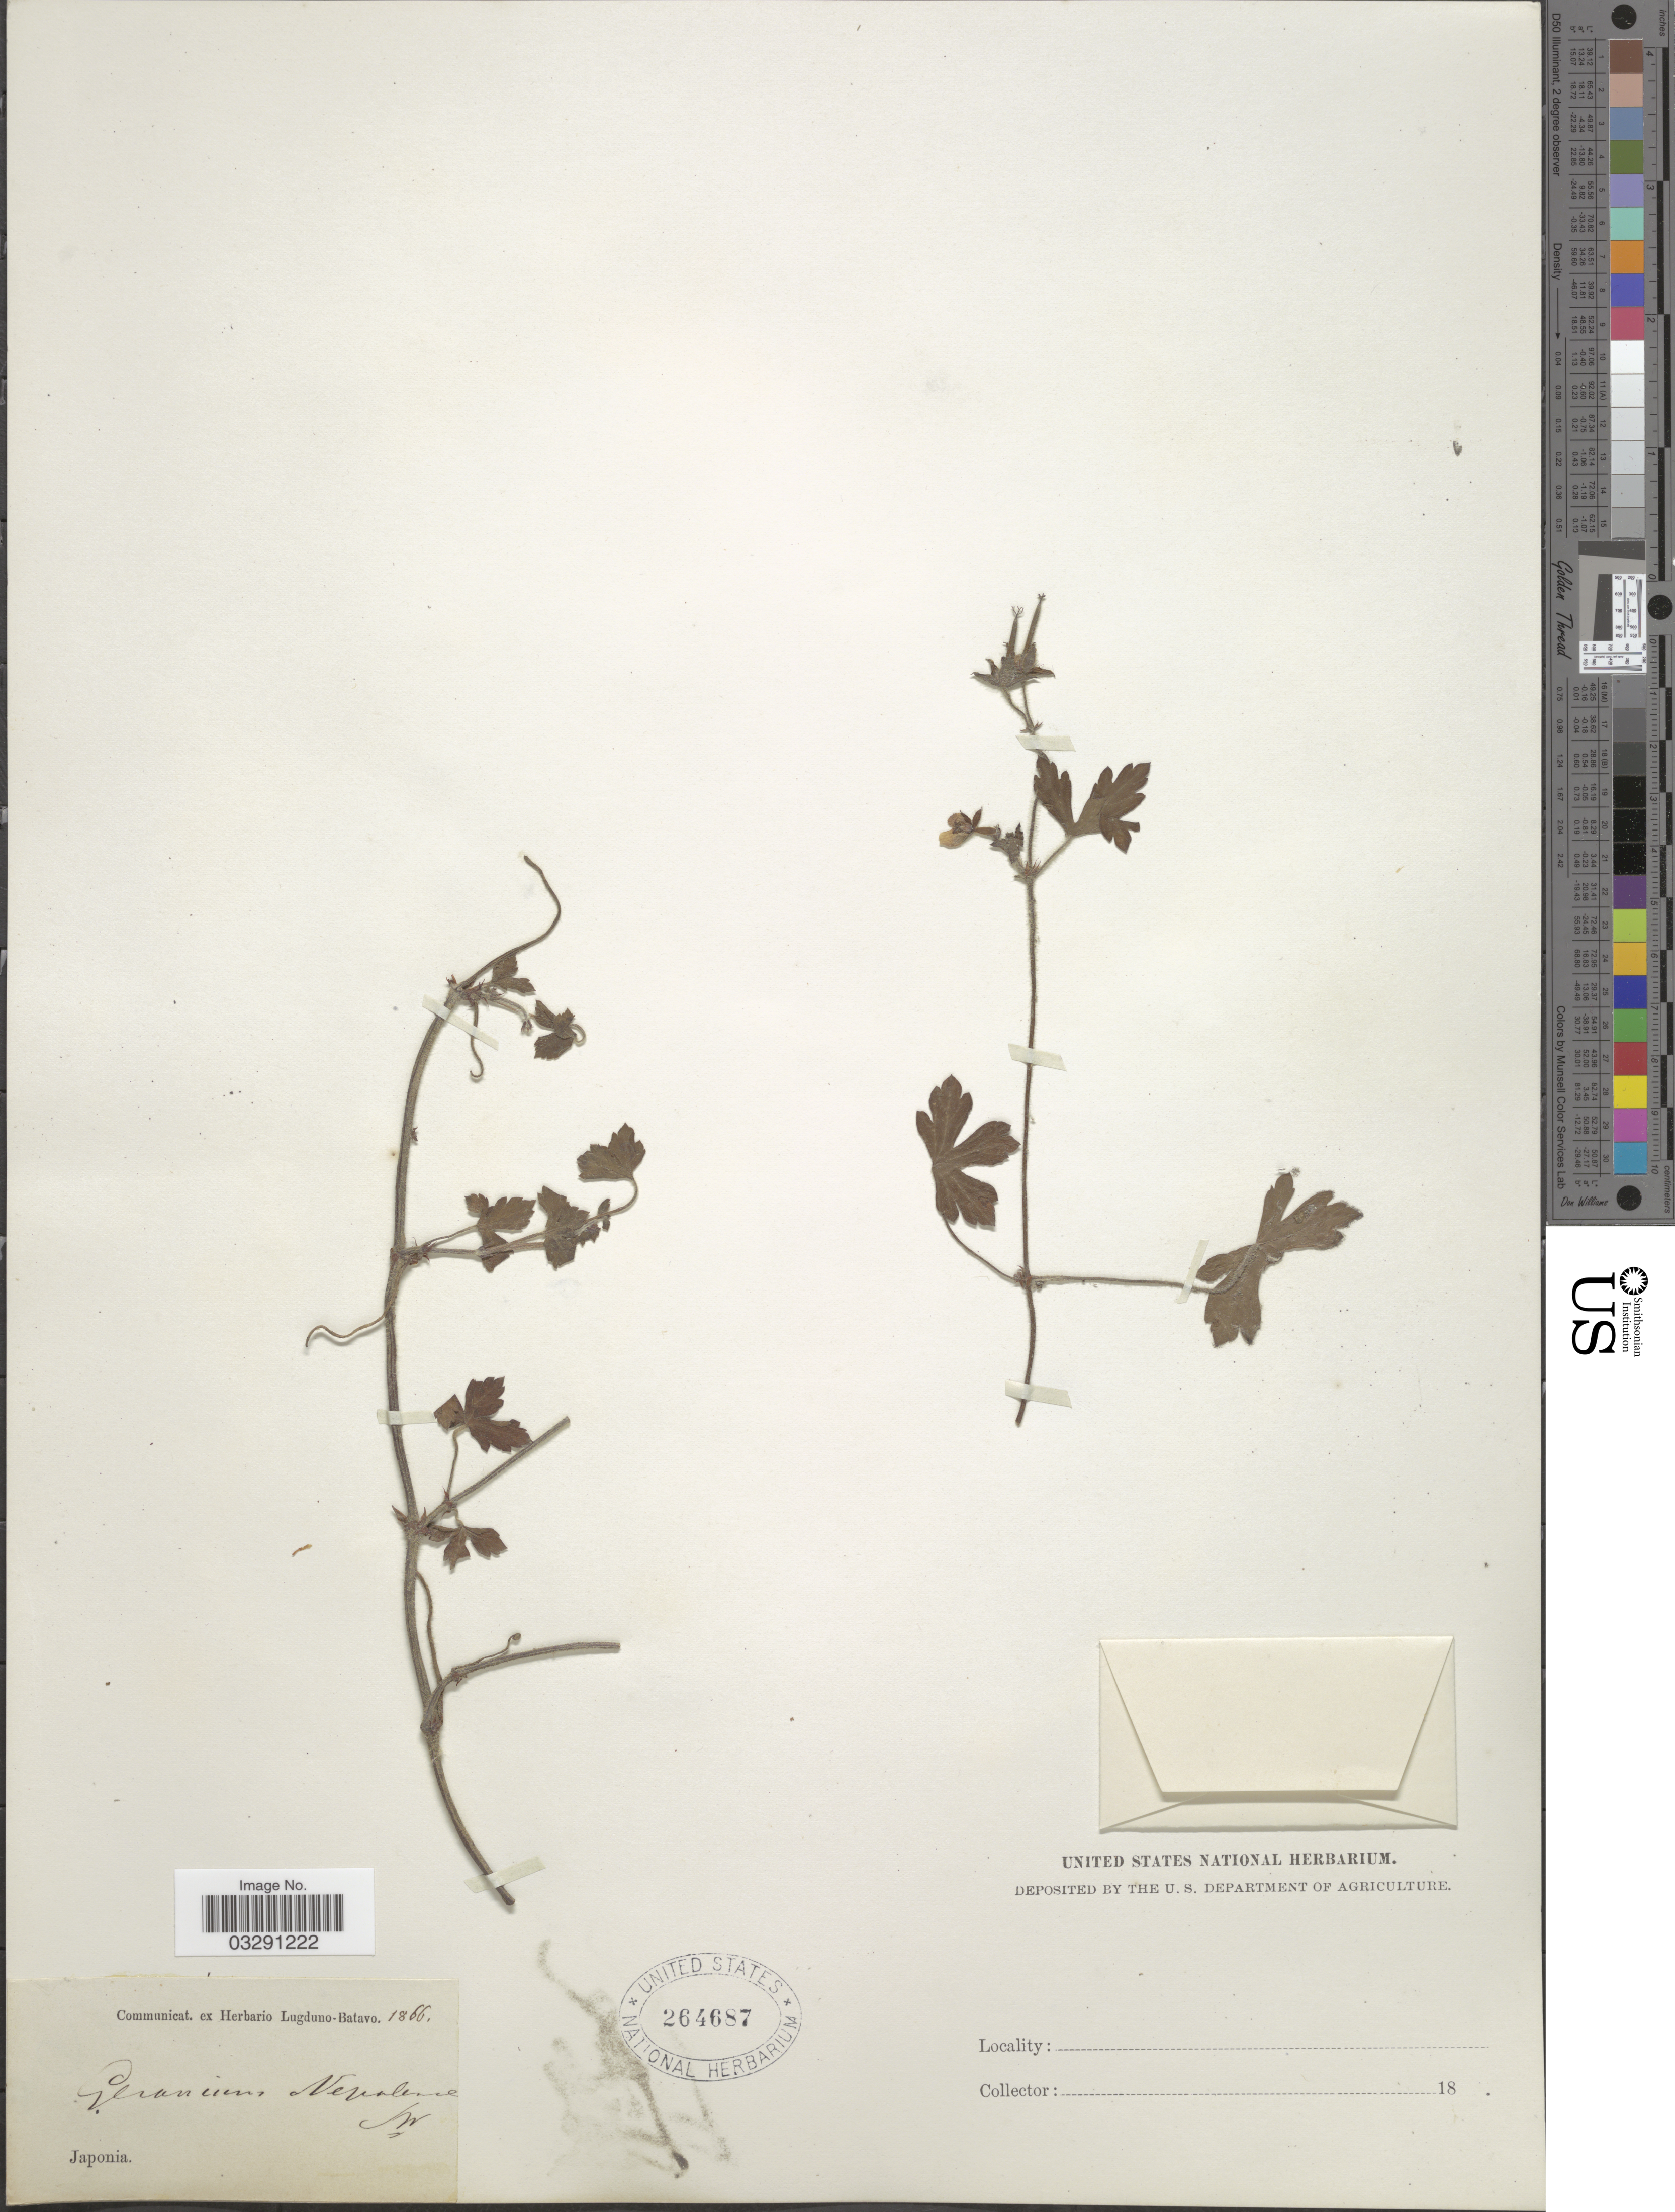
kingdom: Plantae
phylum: Tracheophyta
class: Magnoliopsida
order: Geraniales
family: Geraniaceae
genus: Geranium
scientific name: Geranium nepalense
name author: Sweet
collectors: ex herb. United States National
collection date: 1866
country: Japan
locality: Japonia.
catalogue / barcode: US 264687